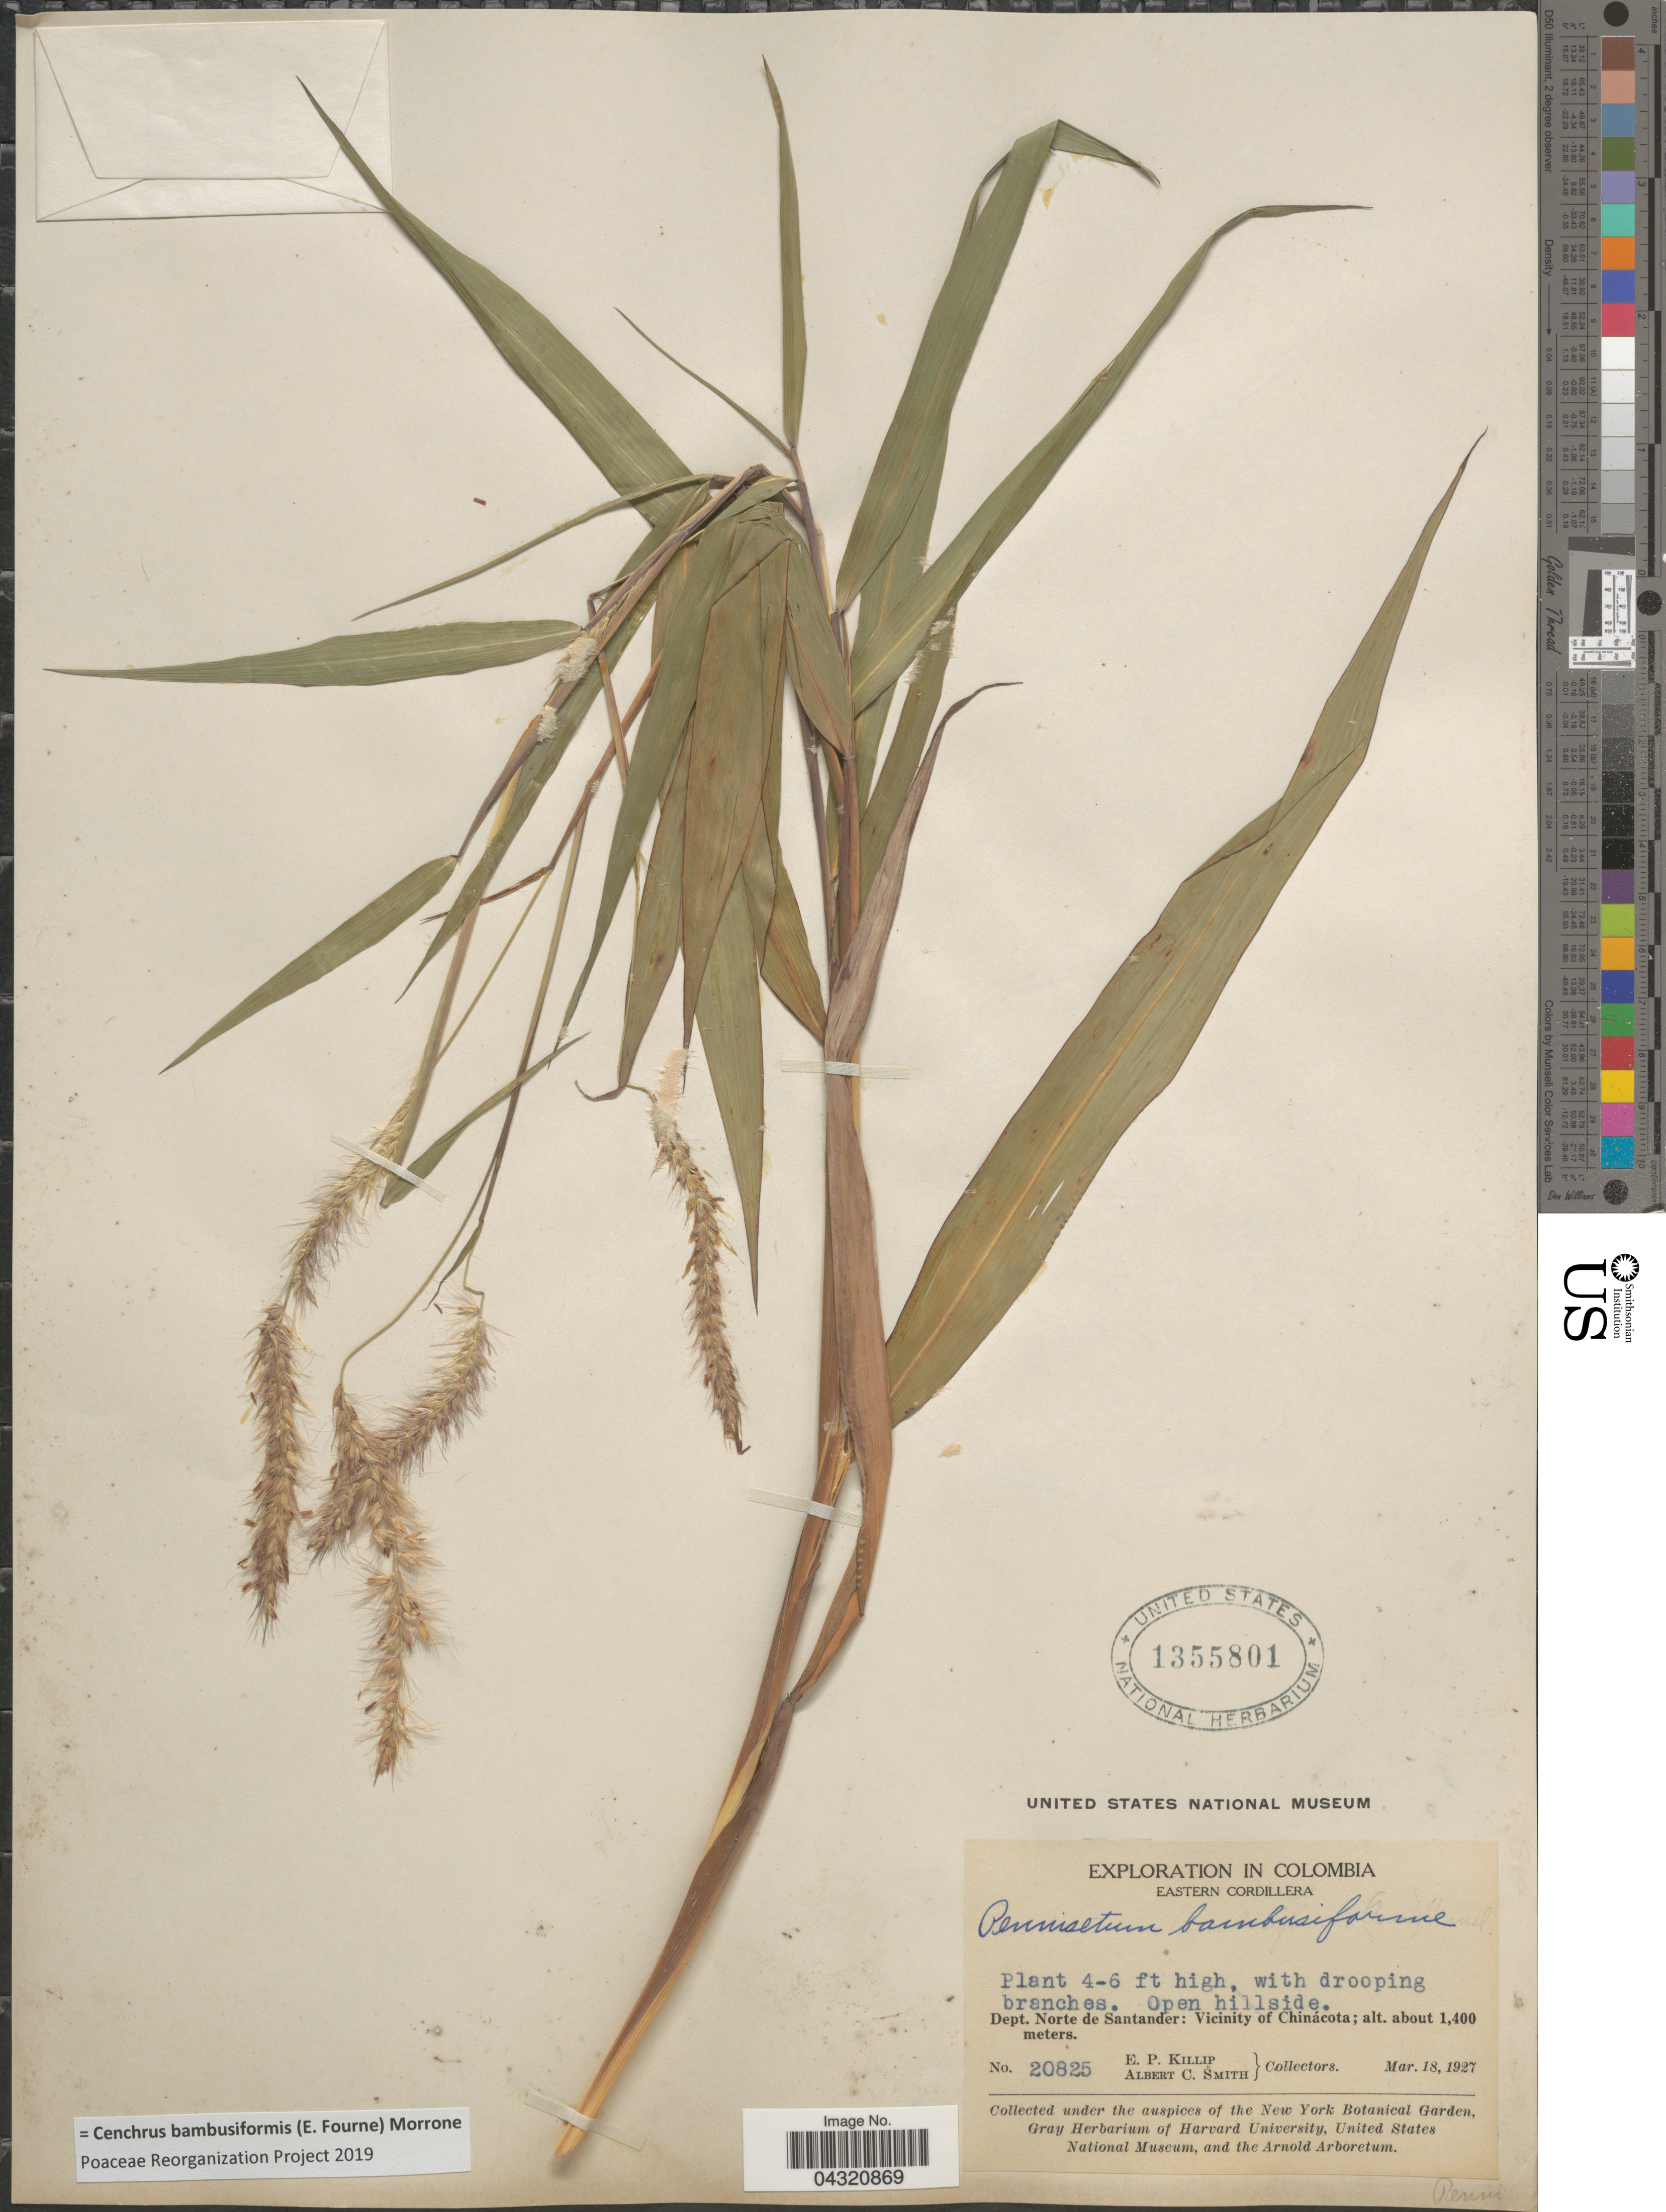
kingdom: Plantae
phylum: Tracheophyta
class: Liliopsida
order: Poales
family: Poaceae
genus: Cenchrus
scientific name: Cenchrus bambusiformis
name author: (E. Fourn.) Morrone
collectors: E. P. Killip & A. C. Smith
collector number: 20825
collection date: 1927-03-18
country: Colombia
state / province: Norte de Santander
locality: Exploration in Colombia. Eastern Cordillera. Dept. Norte de Santander: Vicinity of Chinácota.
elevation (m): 1400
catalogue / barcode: US 1355801